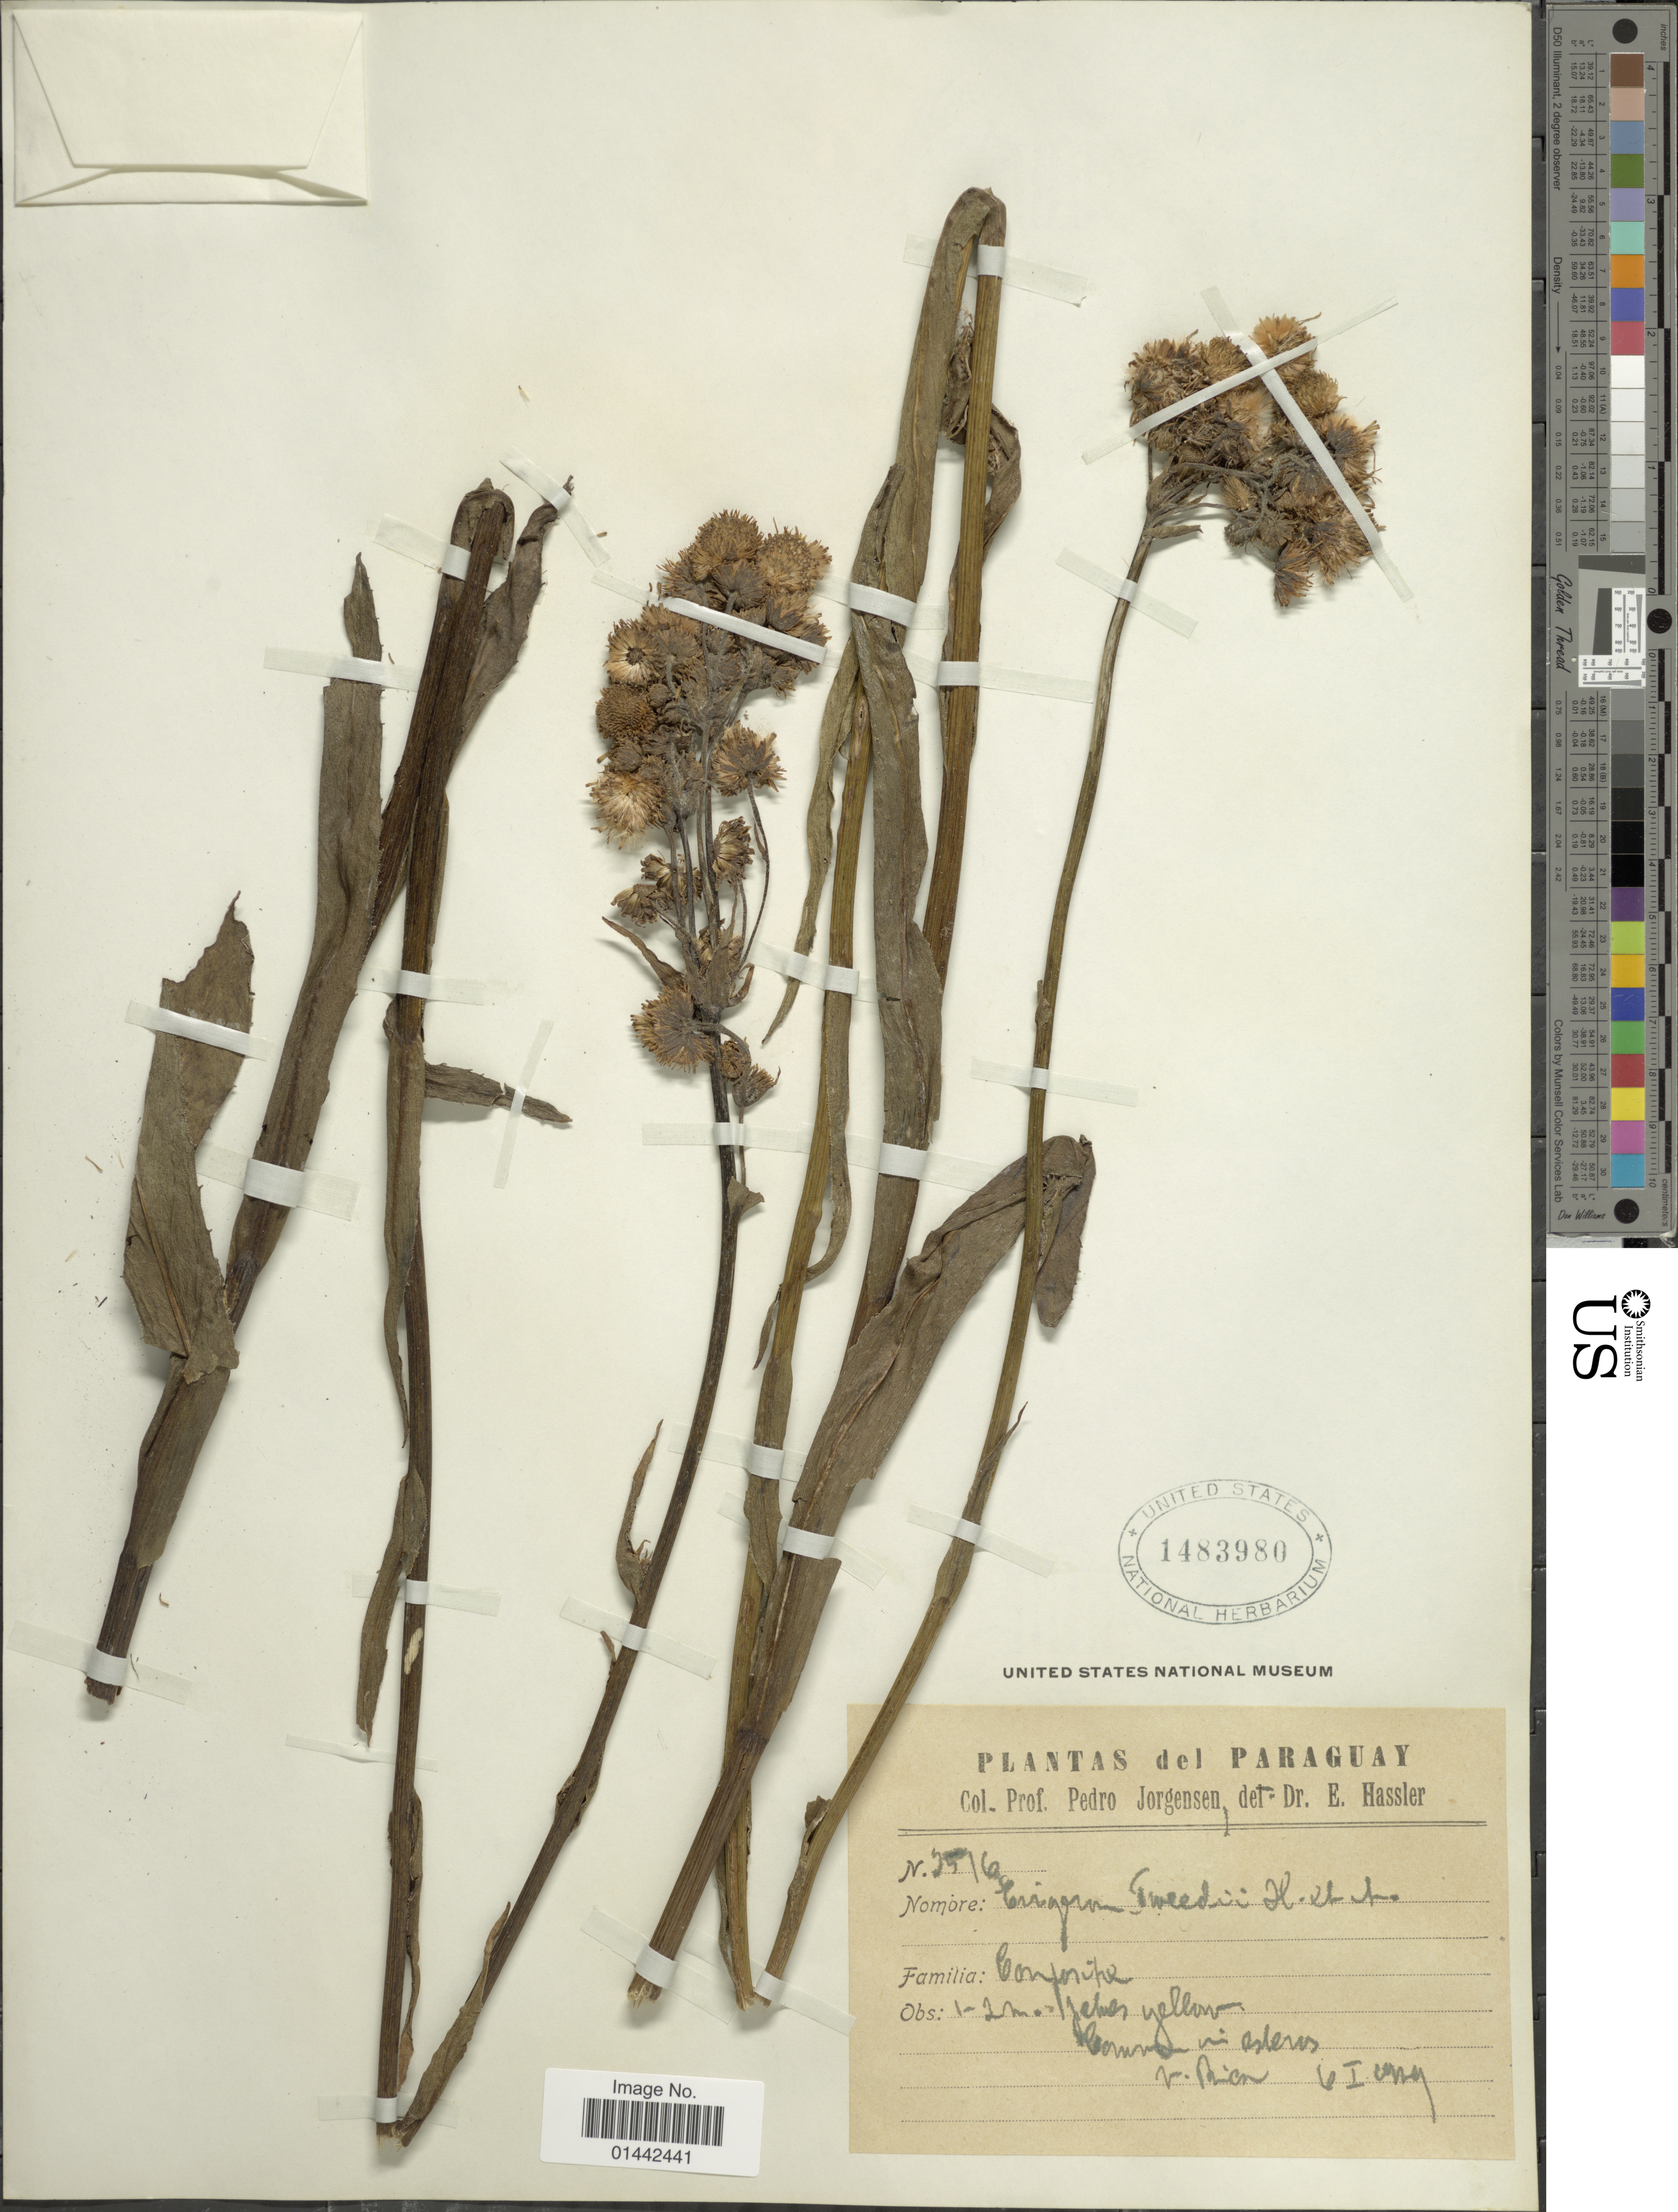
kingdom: Plantae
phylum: Tracheophyta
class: Magnoliopsida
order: Asterales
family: Asteraceae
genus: Erigeron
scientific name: Erigeron tweediei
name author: Hook. & Arn.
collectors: P. Jörgensen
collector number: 2516*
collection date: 1929-01-06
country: Paraguay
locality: Villarrica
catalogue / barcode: US 1483980